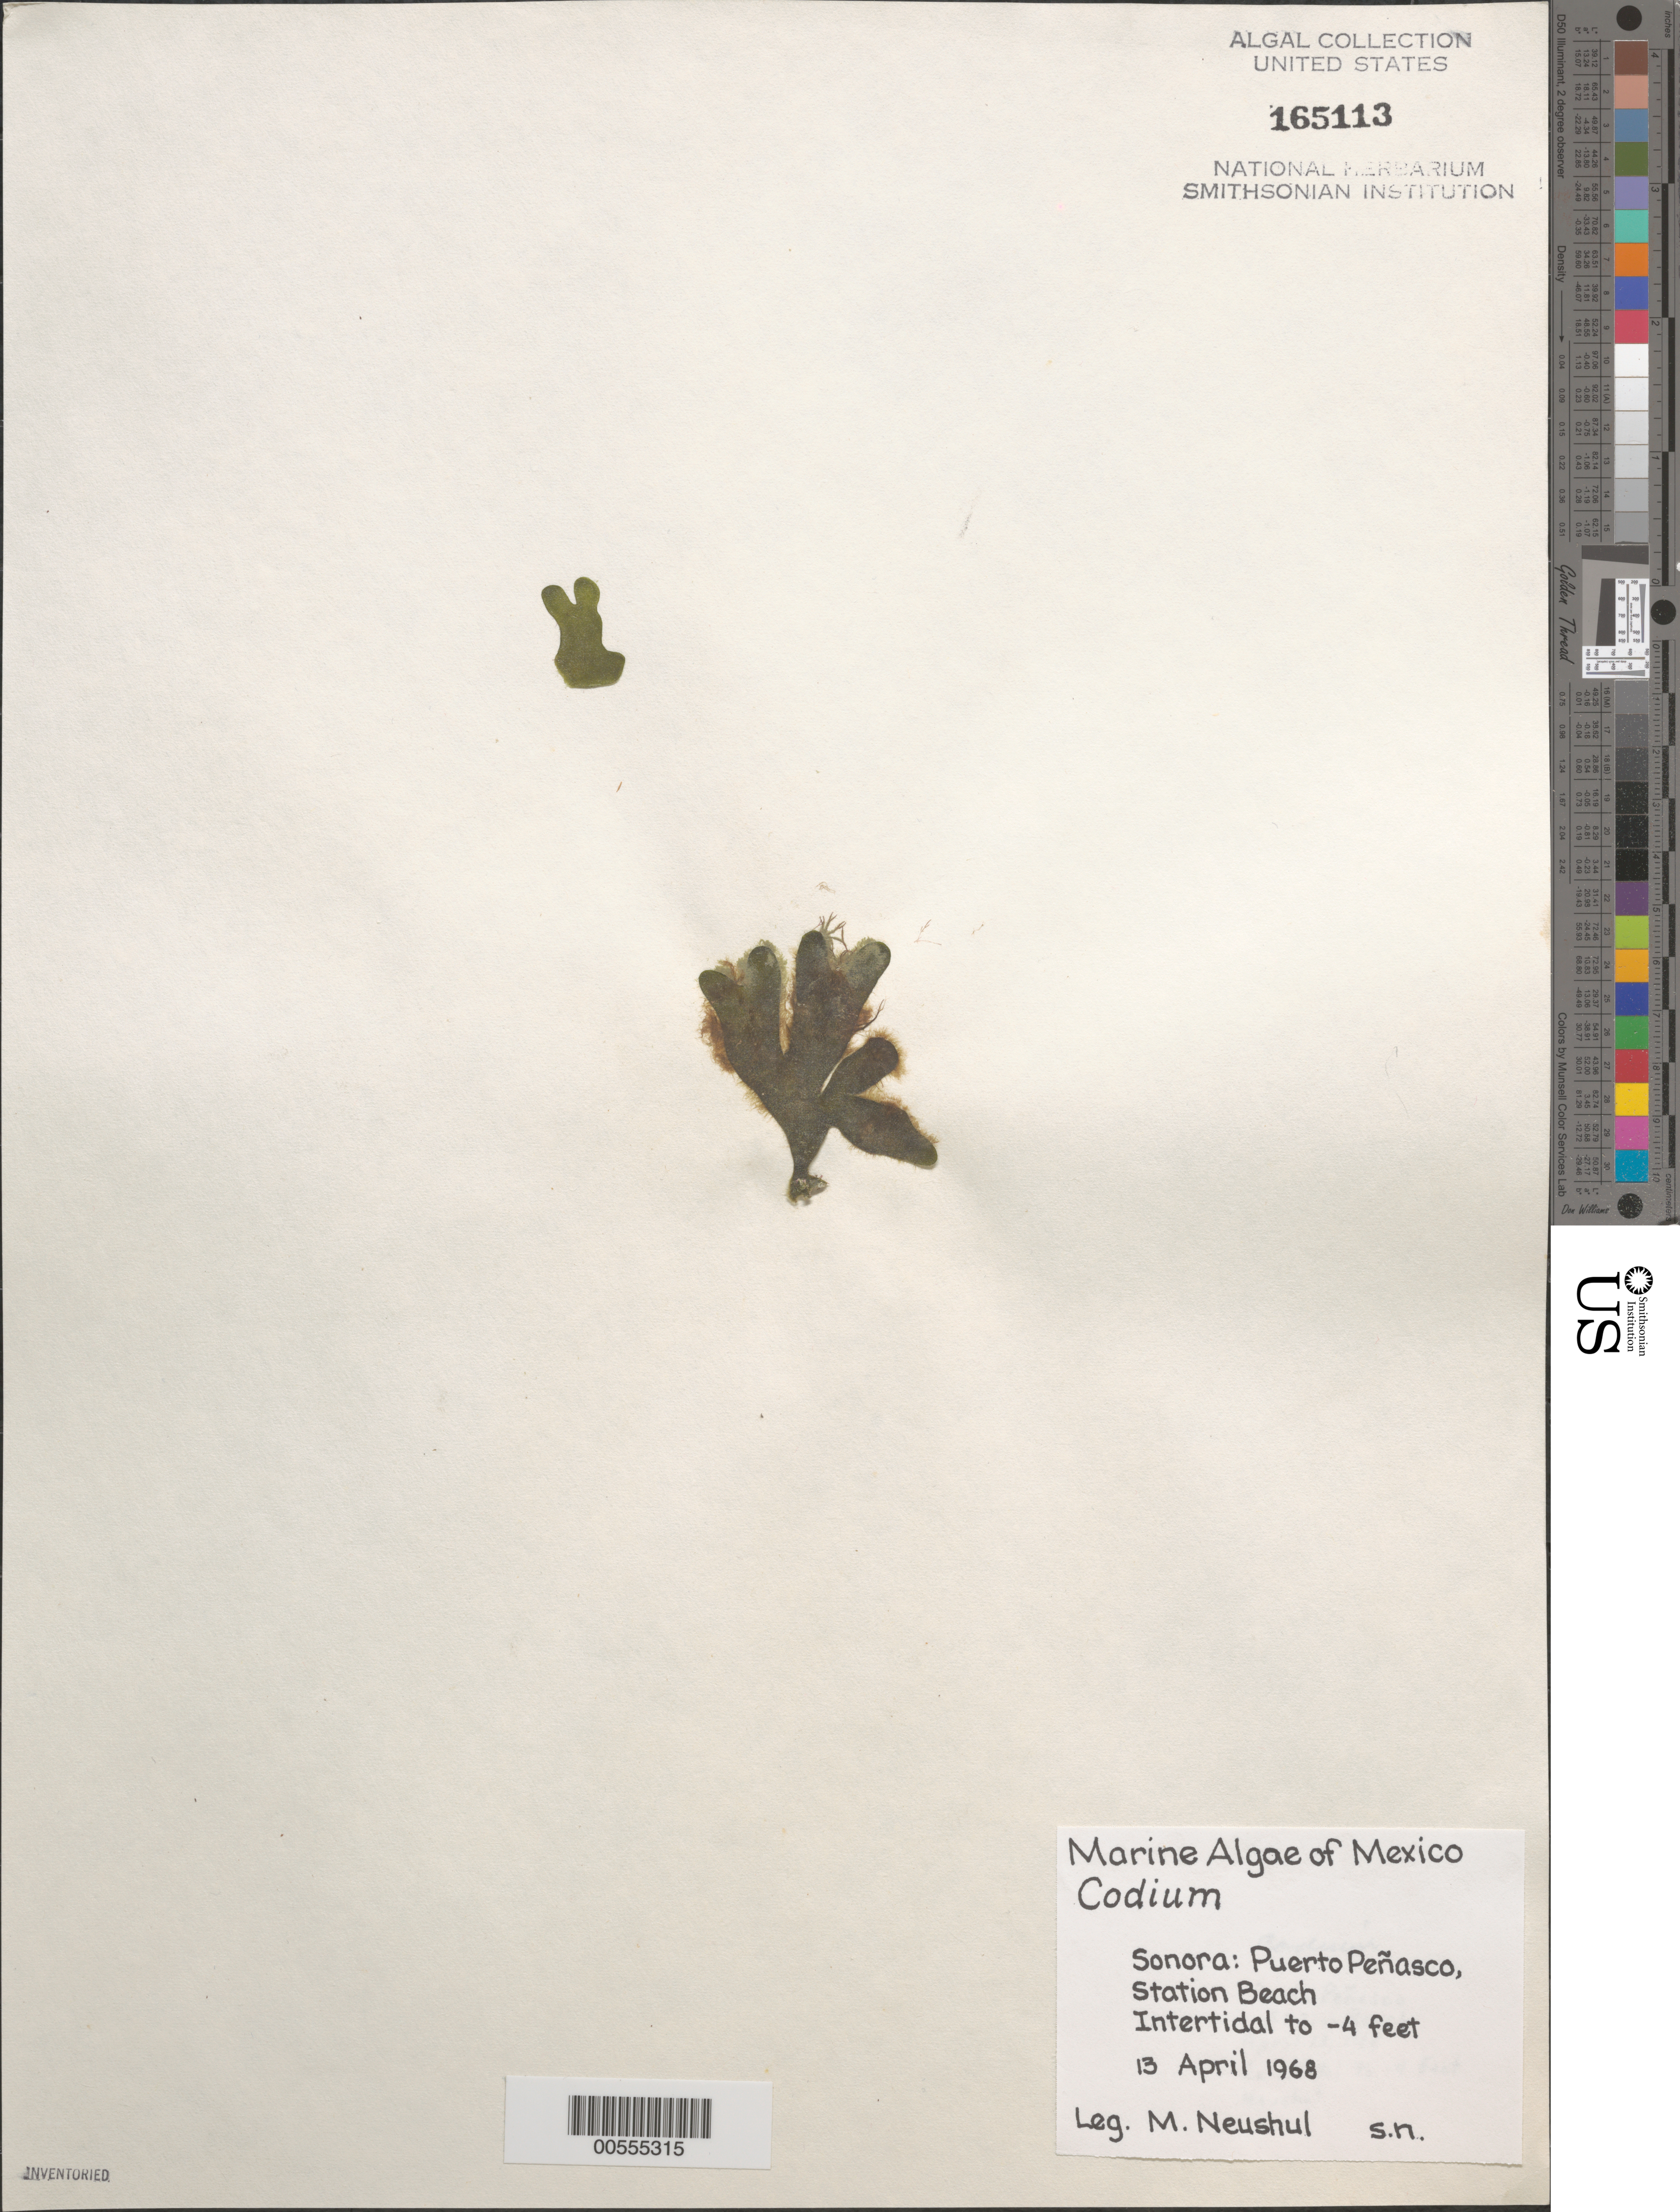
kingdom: Plantae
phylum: Chlorophyta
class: Ulvophyceae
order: Bryopsidales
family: Codiaceae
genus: Codium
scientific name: Codium sp.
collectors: M. Neushul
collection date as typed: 13 Apr 1968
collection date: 1968-04-13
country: Mexico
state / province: Sonora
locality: Puerto Penasco, Playa Estacion (Station Beach)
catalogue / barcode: US 165113